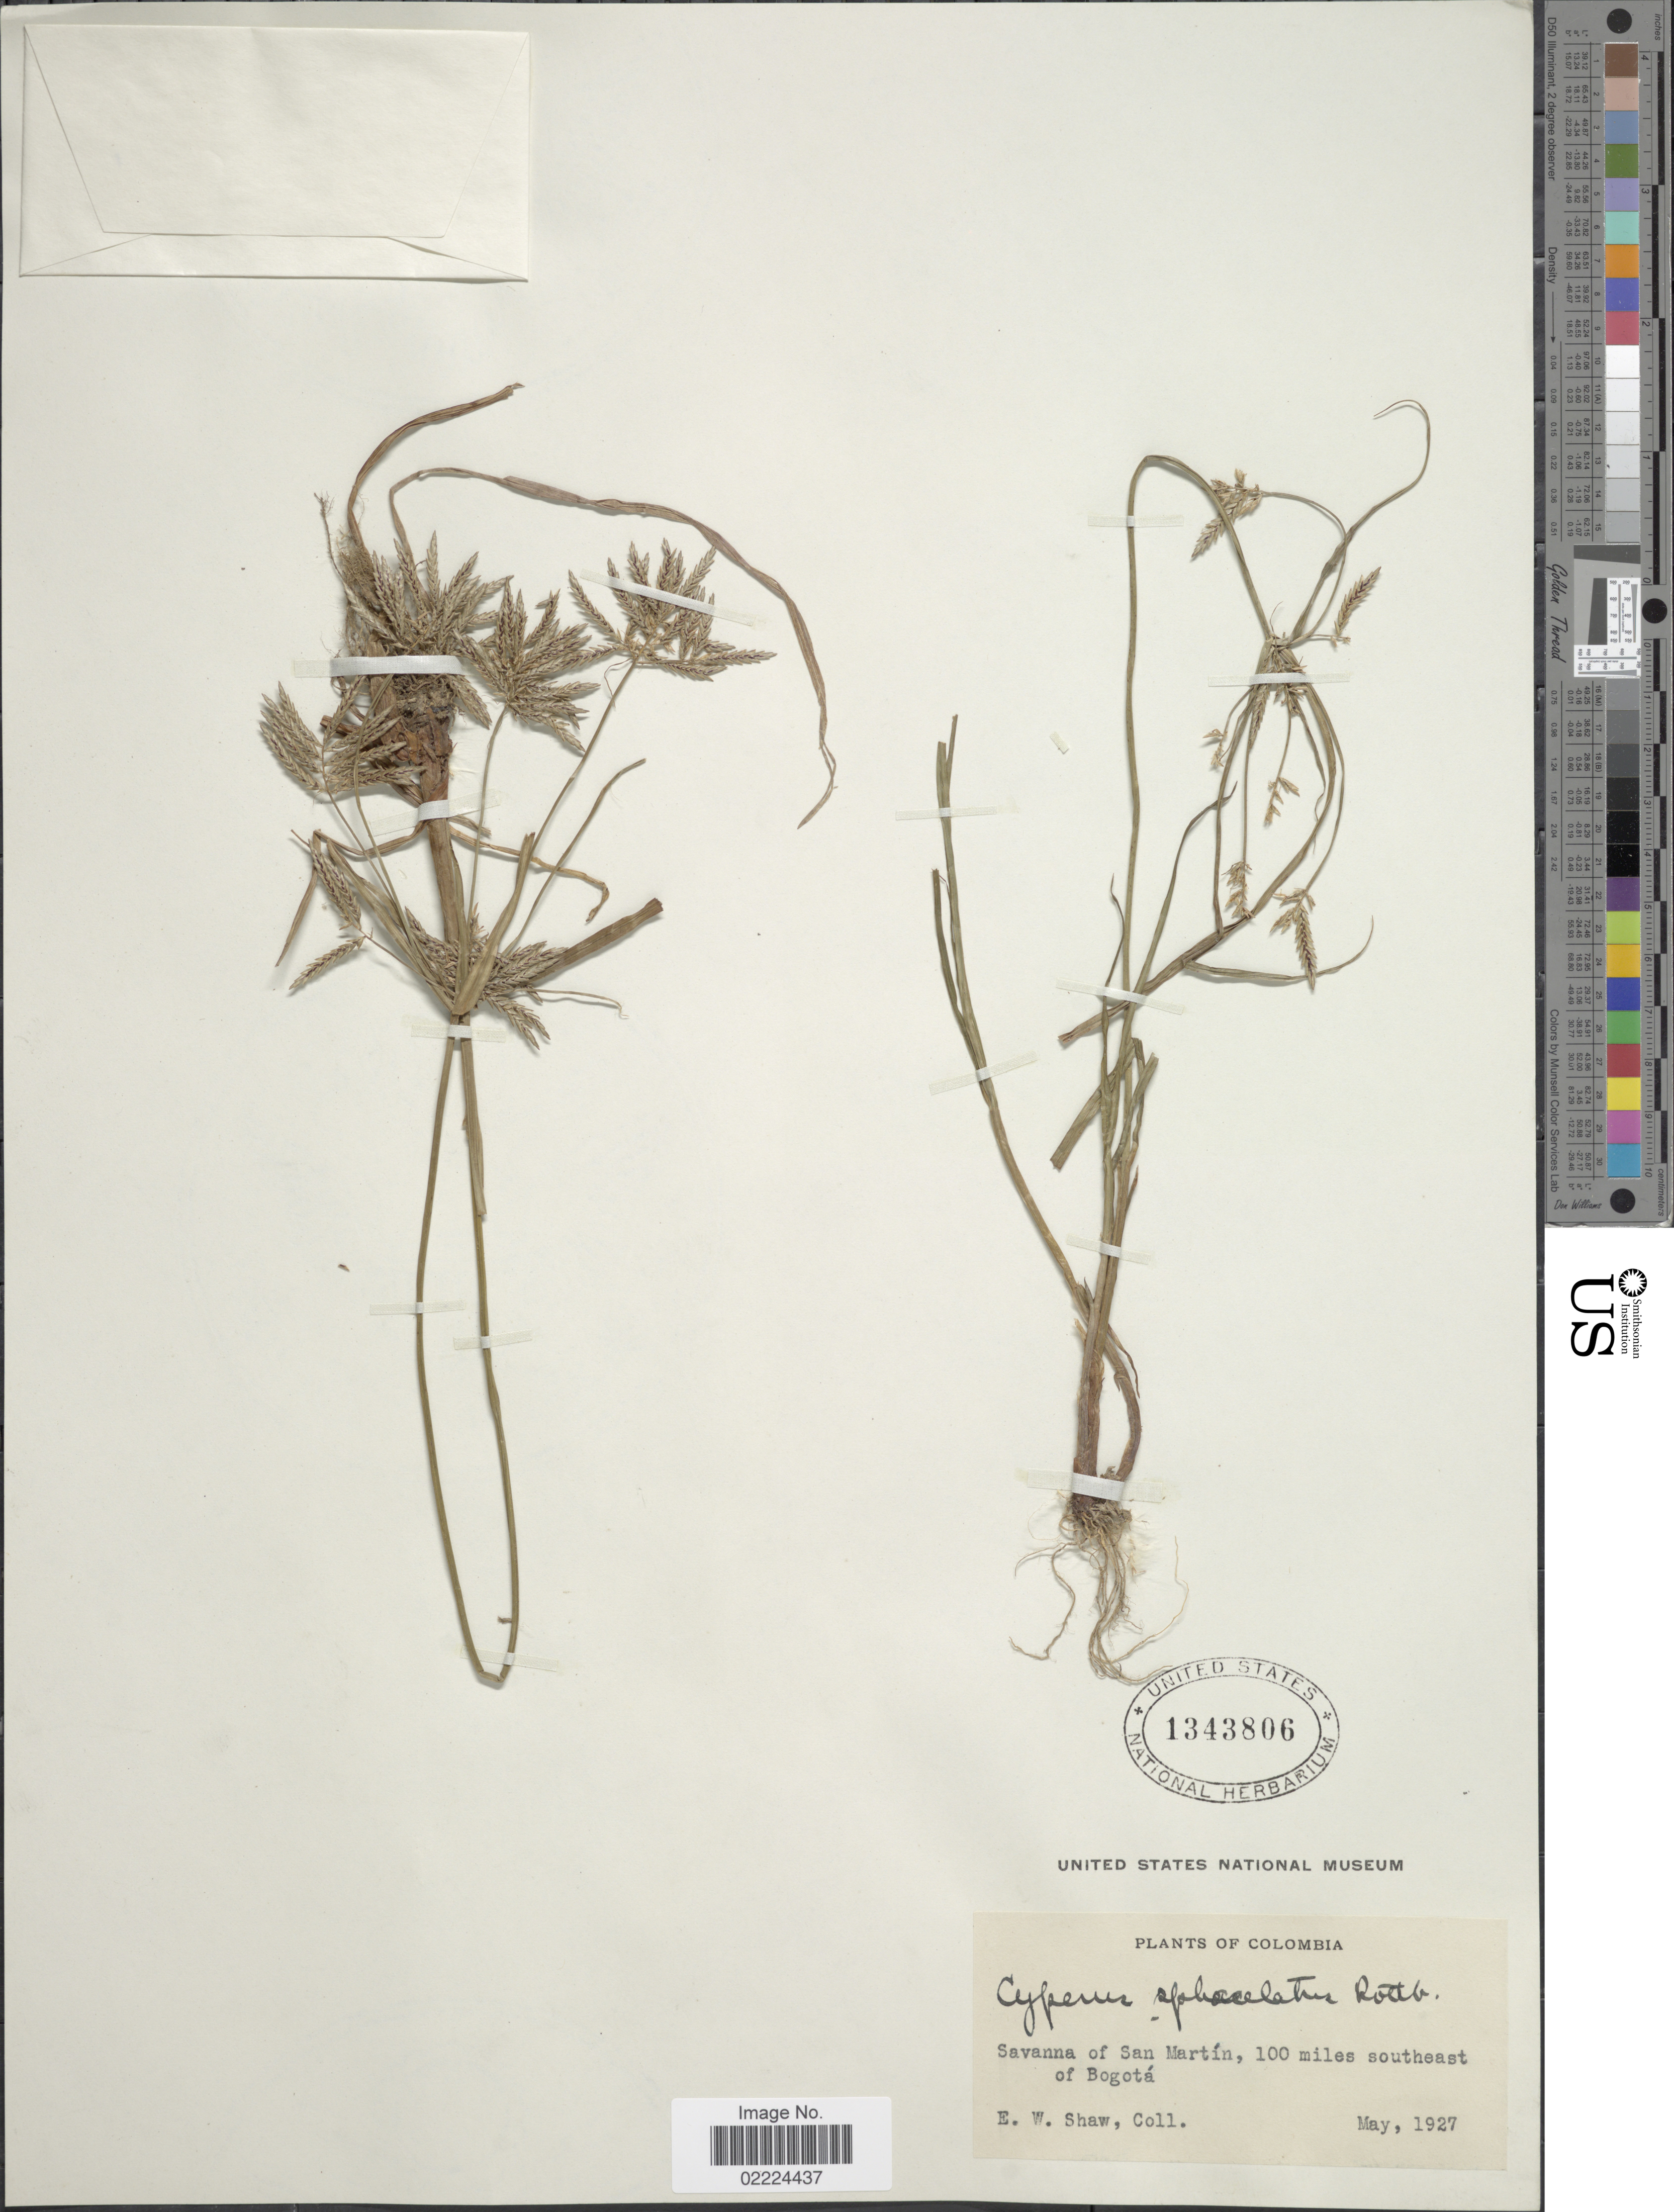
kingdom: Plantae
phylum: Tracheophyta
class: Liliopsida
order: Poales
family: Cyperaceae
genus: Cyperus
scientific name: Cyperus sphacelatus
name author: Rottb.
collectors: E. W. Shaw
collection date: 1927-05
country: Colombia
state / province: Bogota D.C.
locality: Savanna of San Martin, 100 miles southeast of Bogota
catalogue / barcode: US 1343806